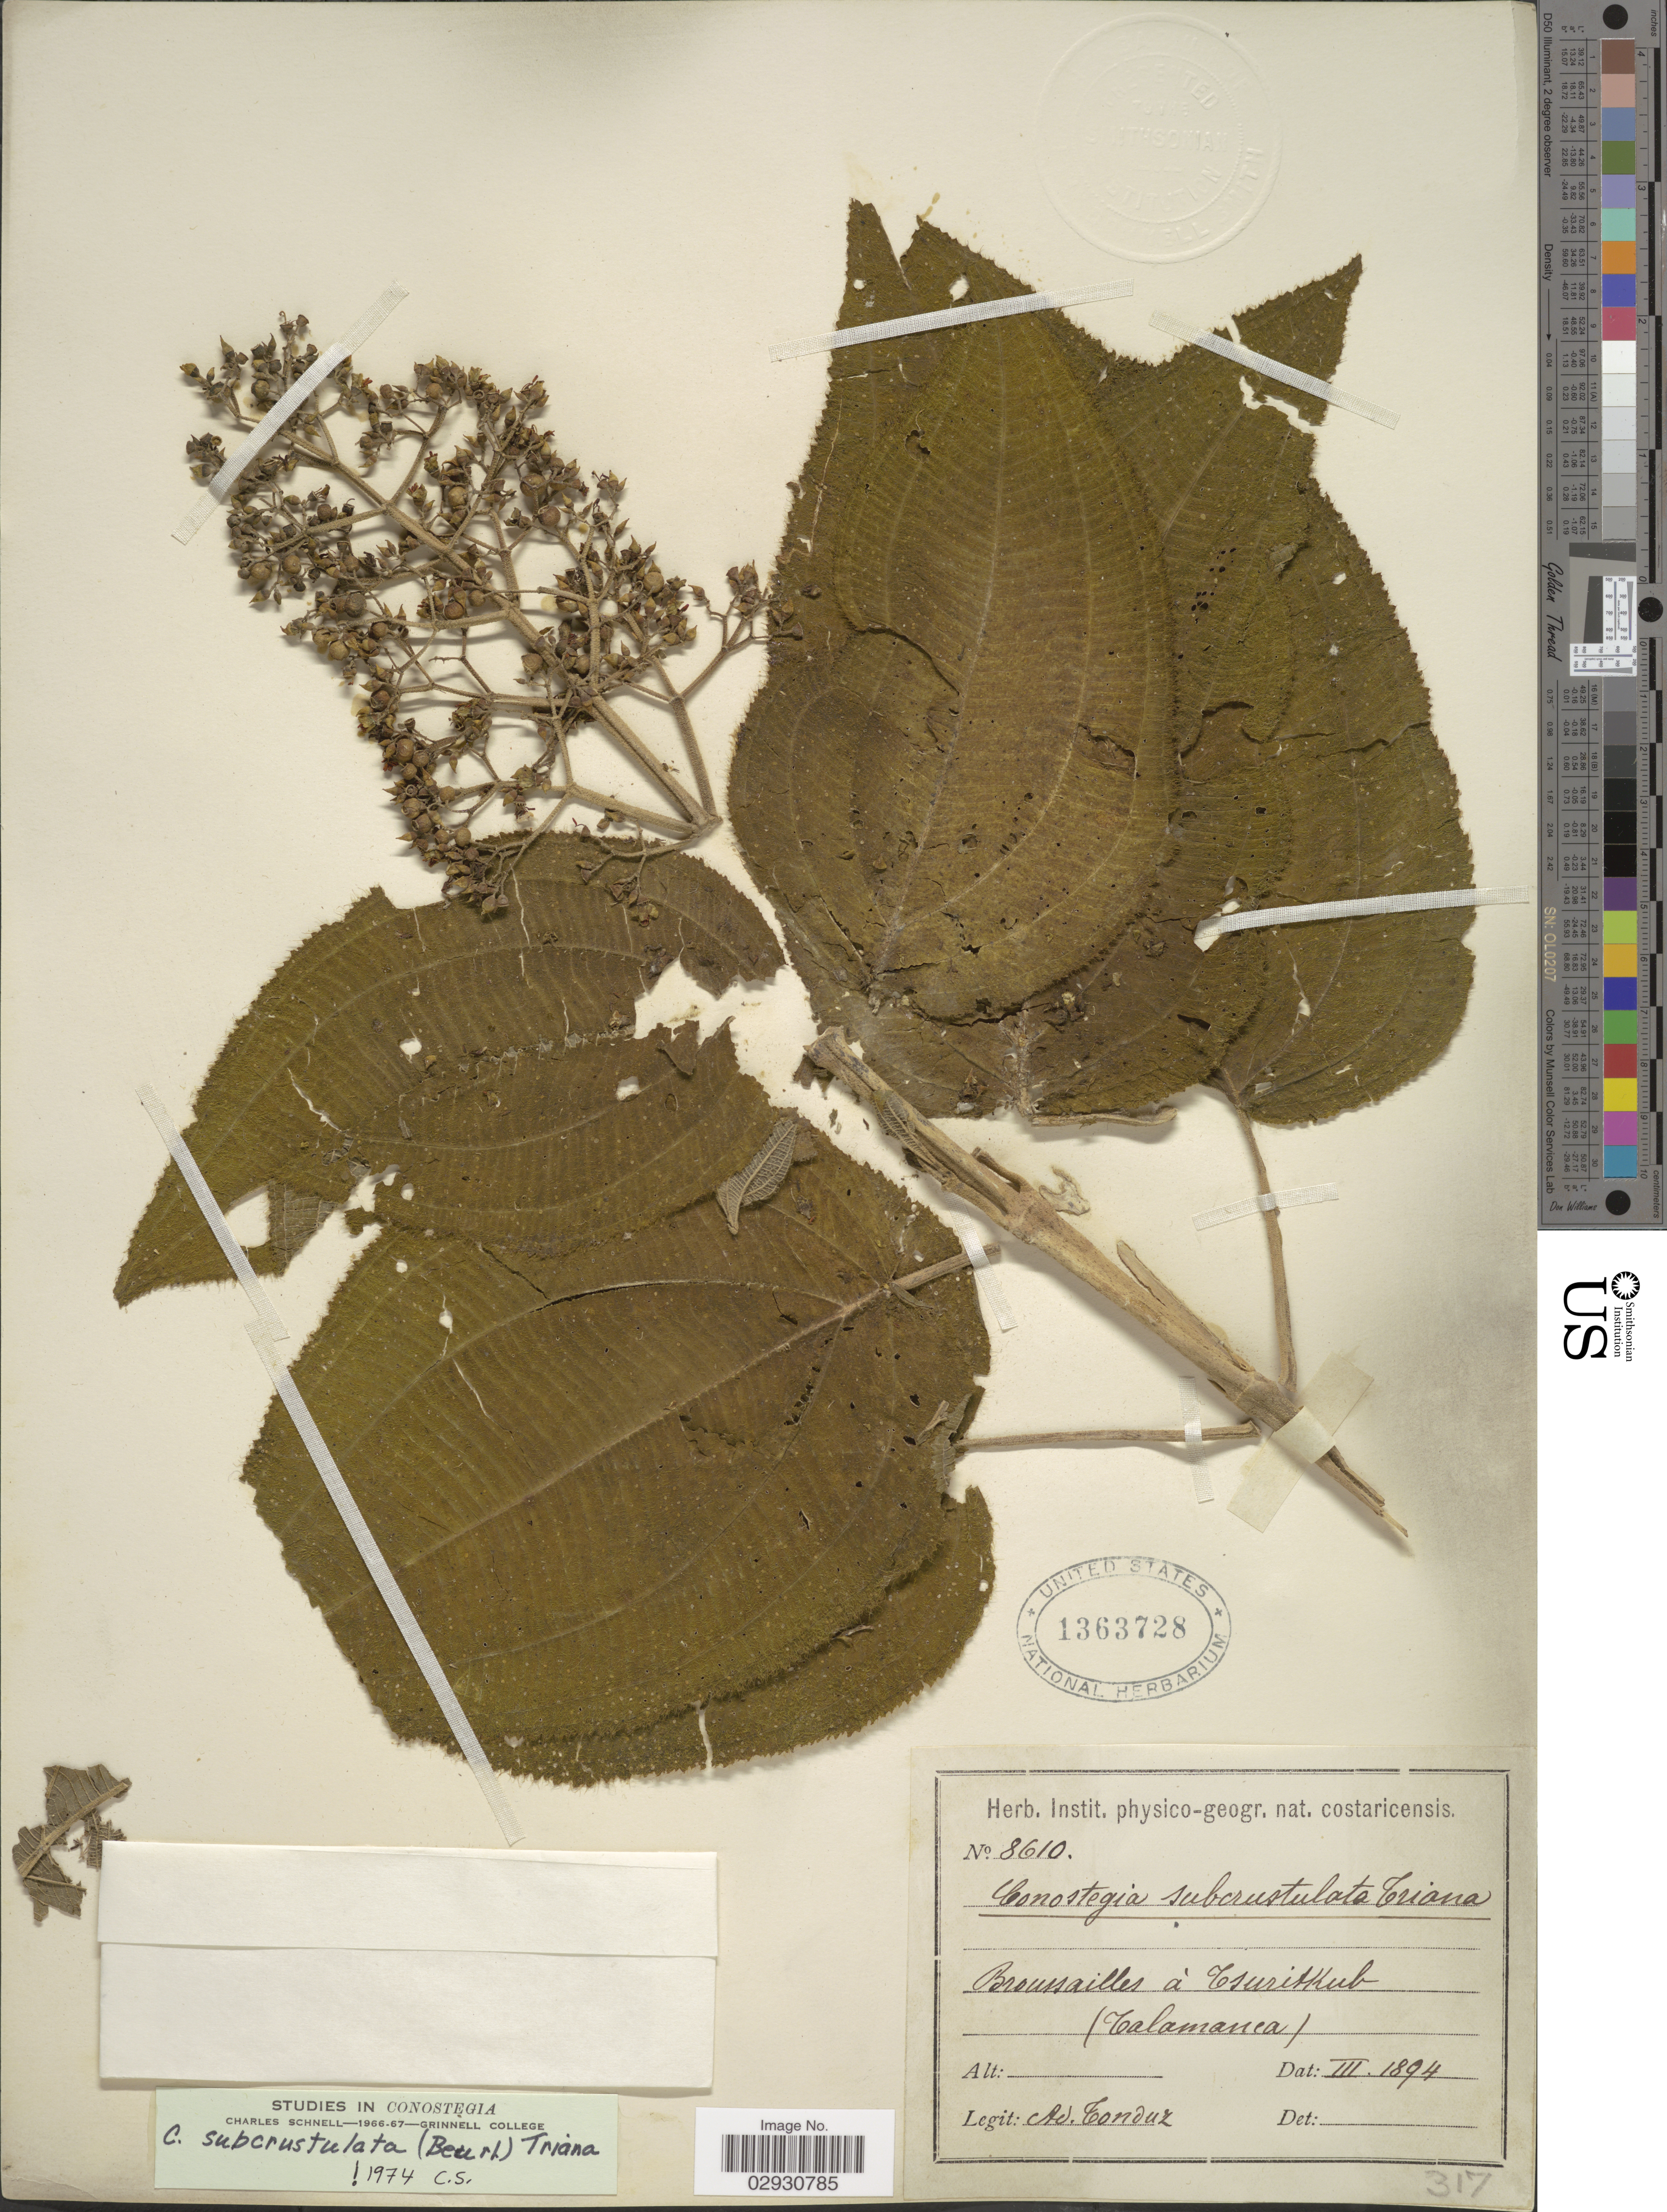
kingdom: Plantae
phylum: Tracheophyta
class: Magnoliopsida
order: Myrtales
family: Melastomataceae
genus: Conostegia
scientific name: Conostegia subcrustulata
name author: (Beurl.) Triana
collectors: A. Tonduz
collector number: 8610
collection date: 1894-03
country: Costa Rica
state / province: Limón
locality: Browsailles à Tsuritkub (Talamanca).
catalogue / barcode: US 1363728